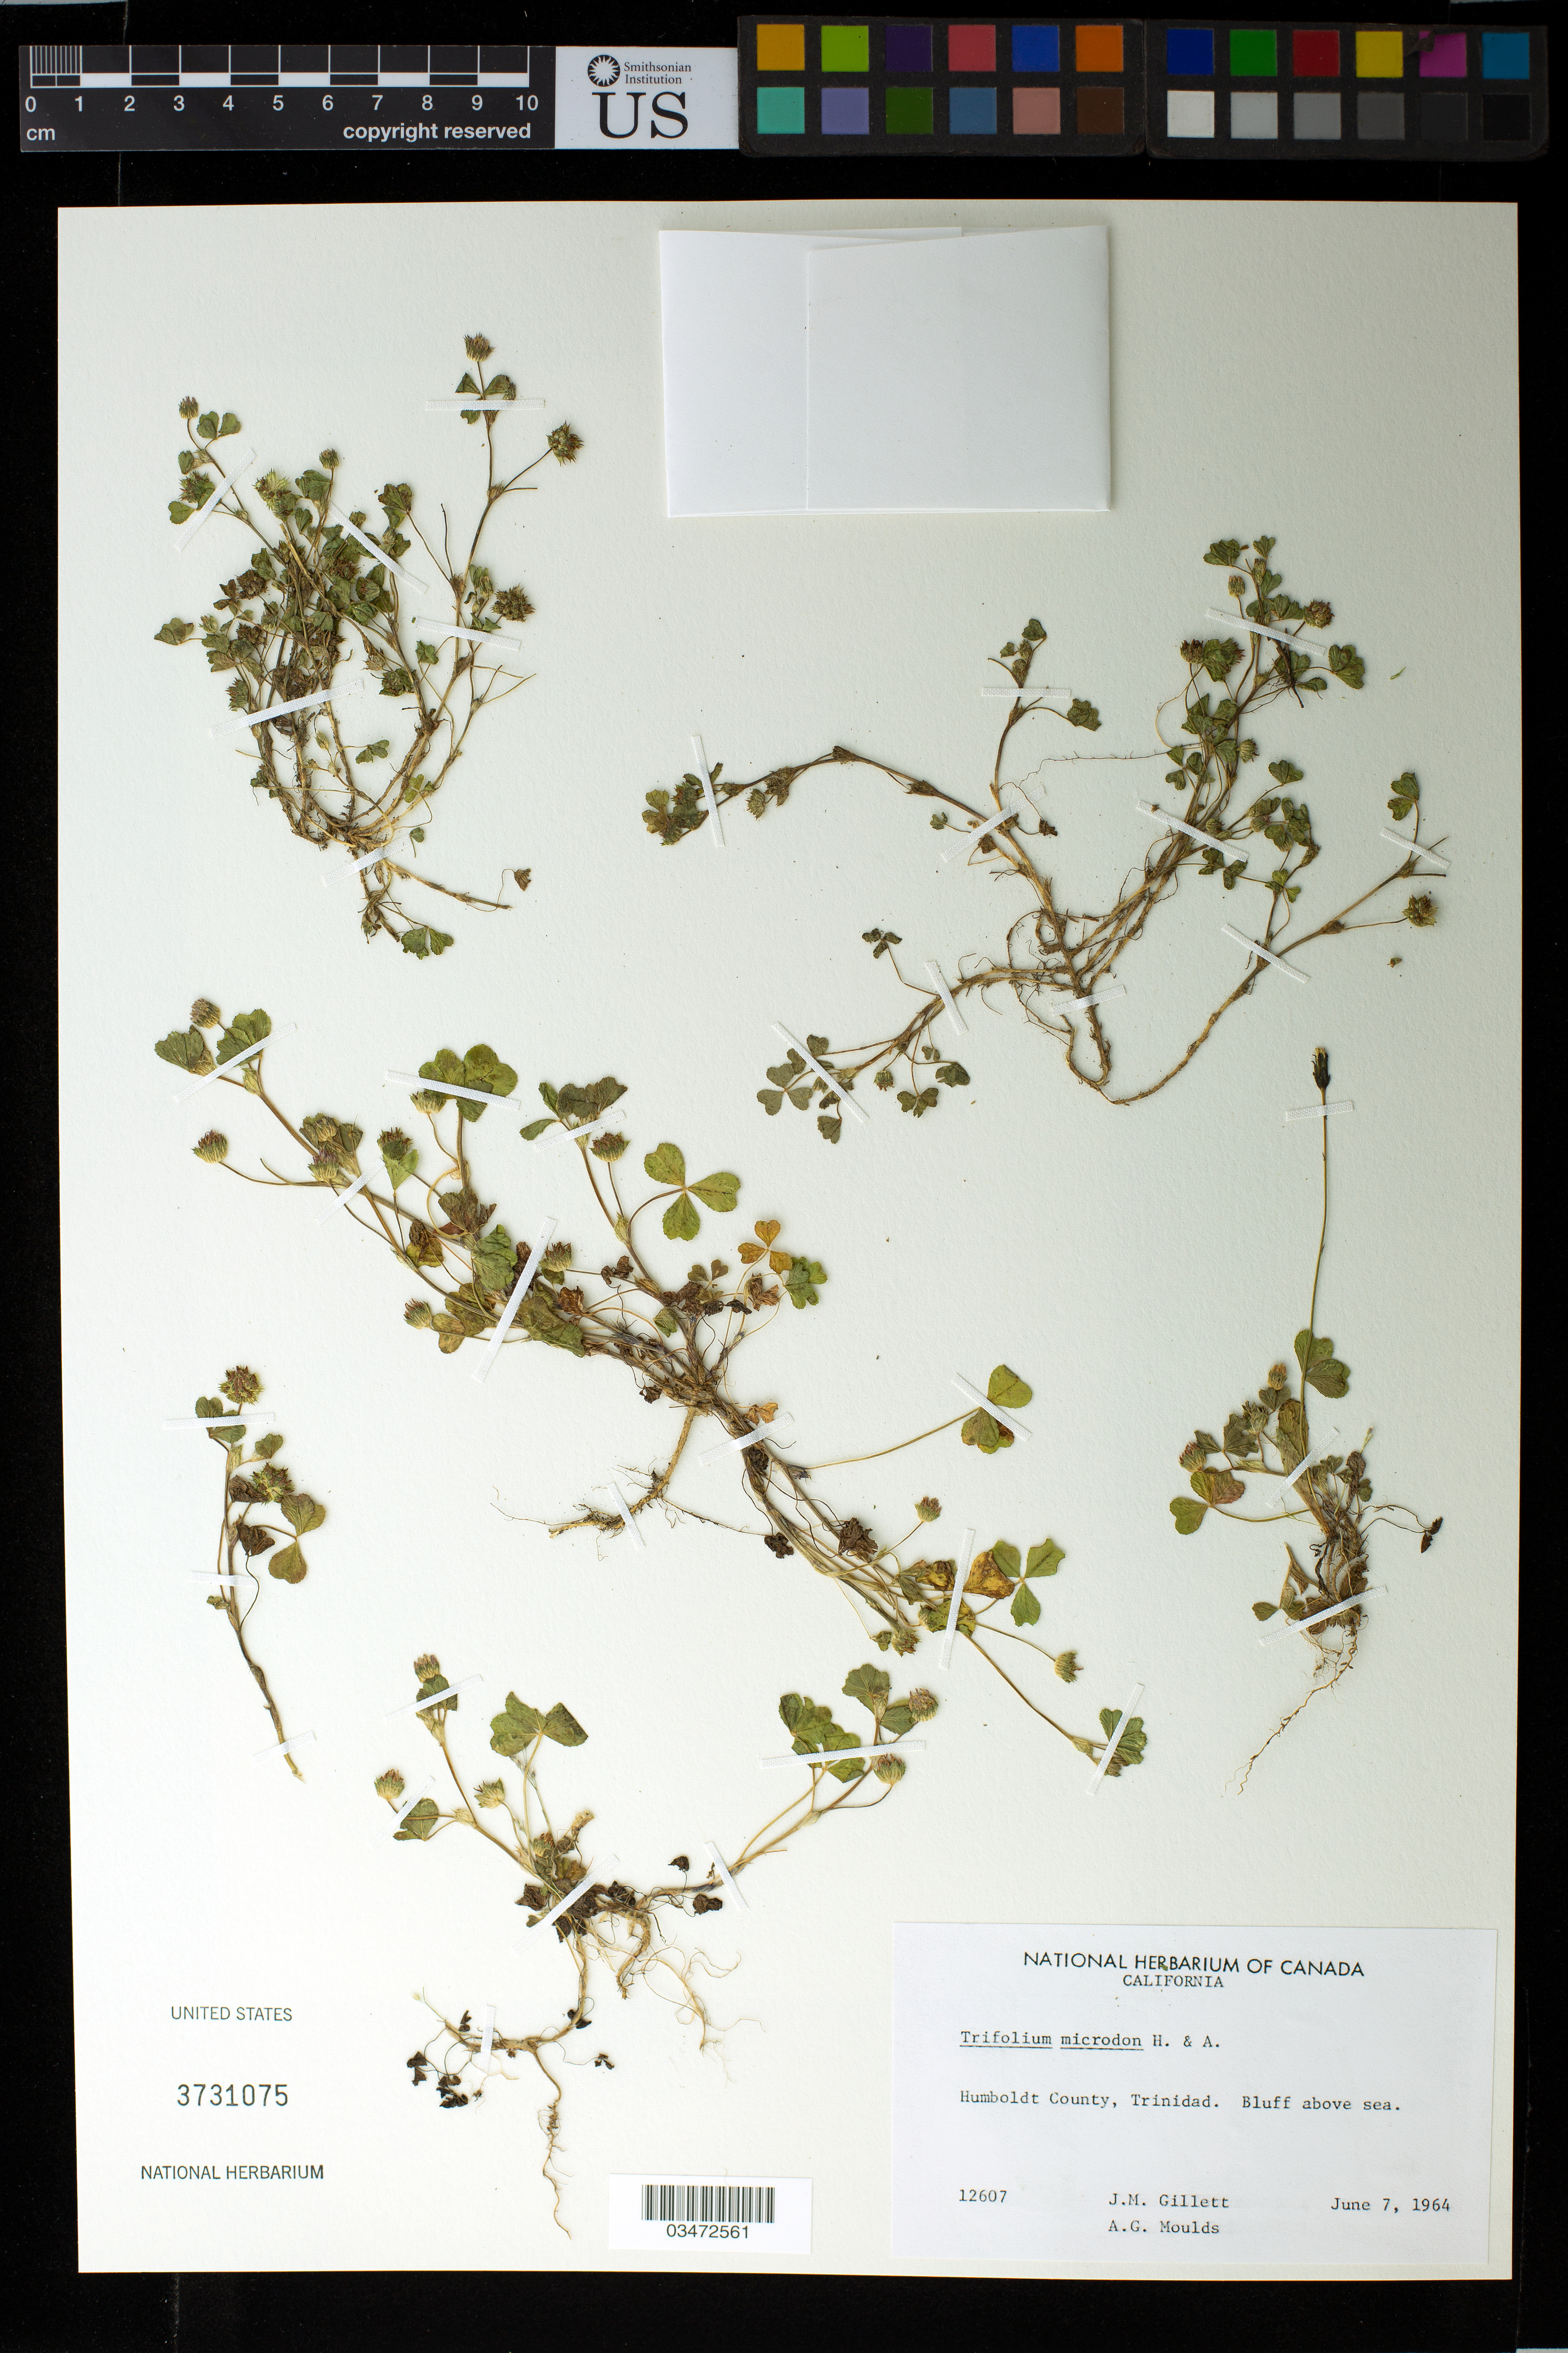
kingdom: Plantae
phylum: Tracheophyta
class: Magnoliopsida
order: Fabales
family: Fabaceae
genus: Trifolium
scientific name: Trifolium microdon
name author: Hook. & Arn.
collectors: J. M. Gillett & A. Moulds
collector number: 12607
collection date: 1964-06-07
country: United States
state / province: California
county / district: Humboldt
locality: Humboldt County, Trinidad. Bluff above sea.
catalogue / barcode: US 3731075